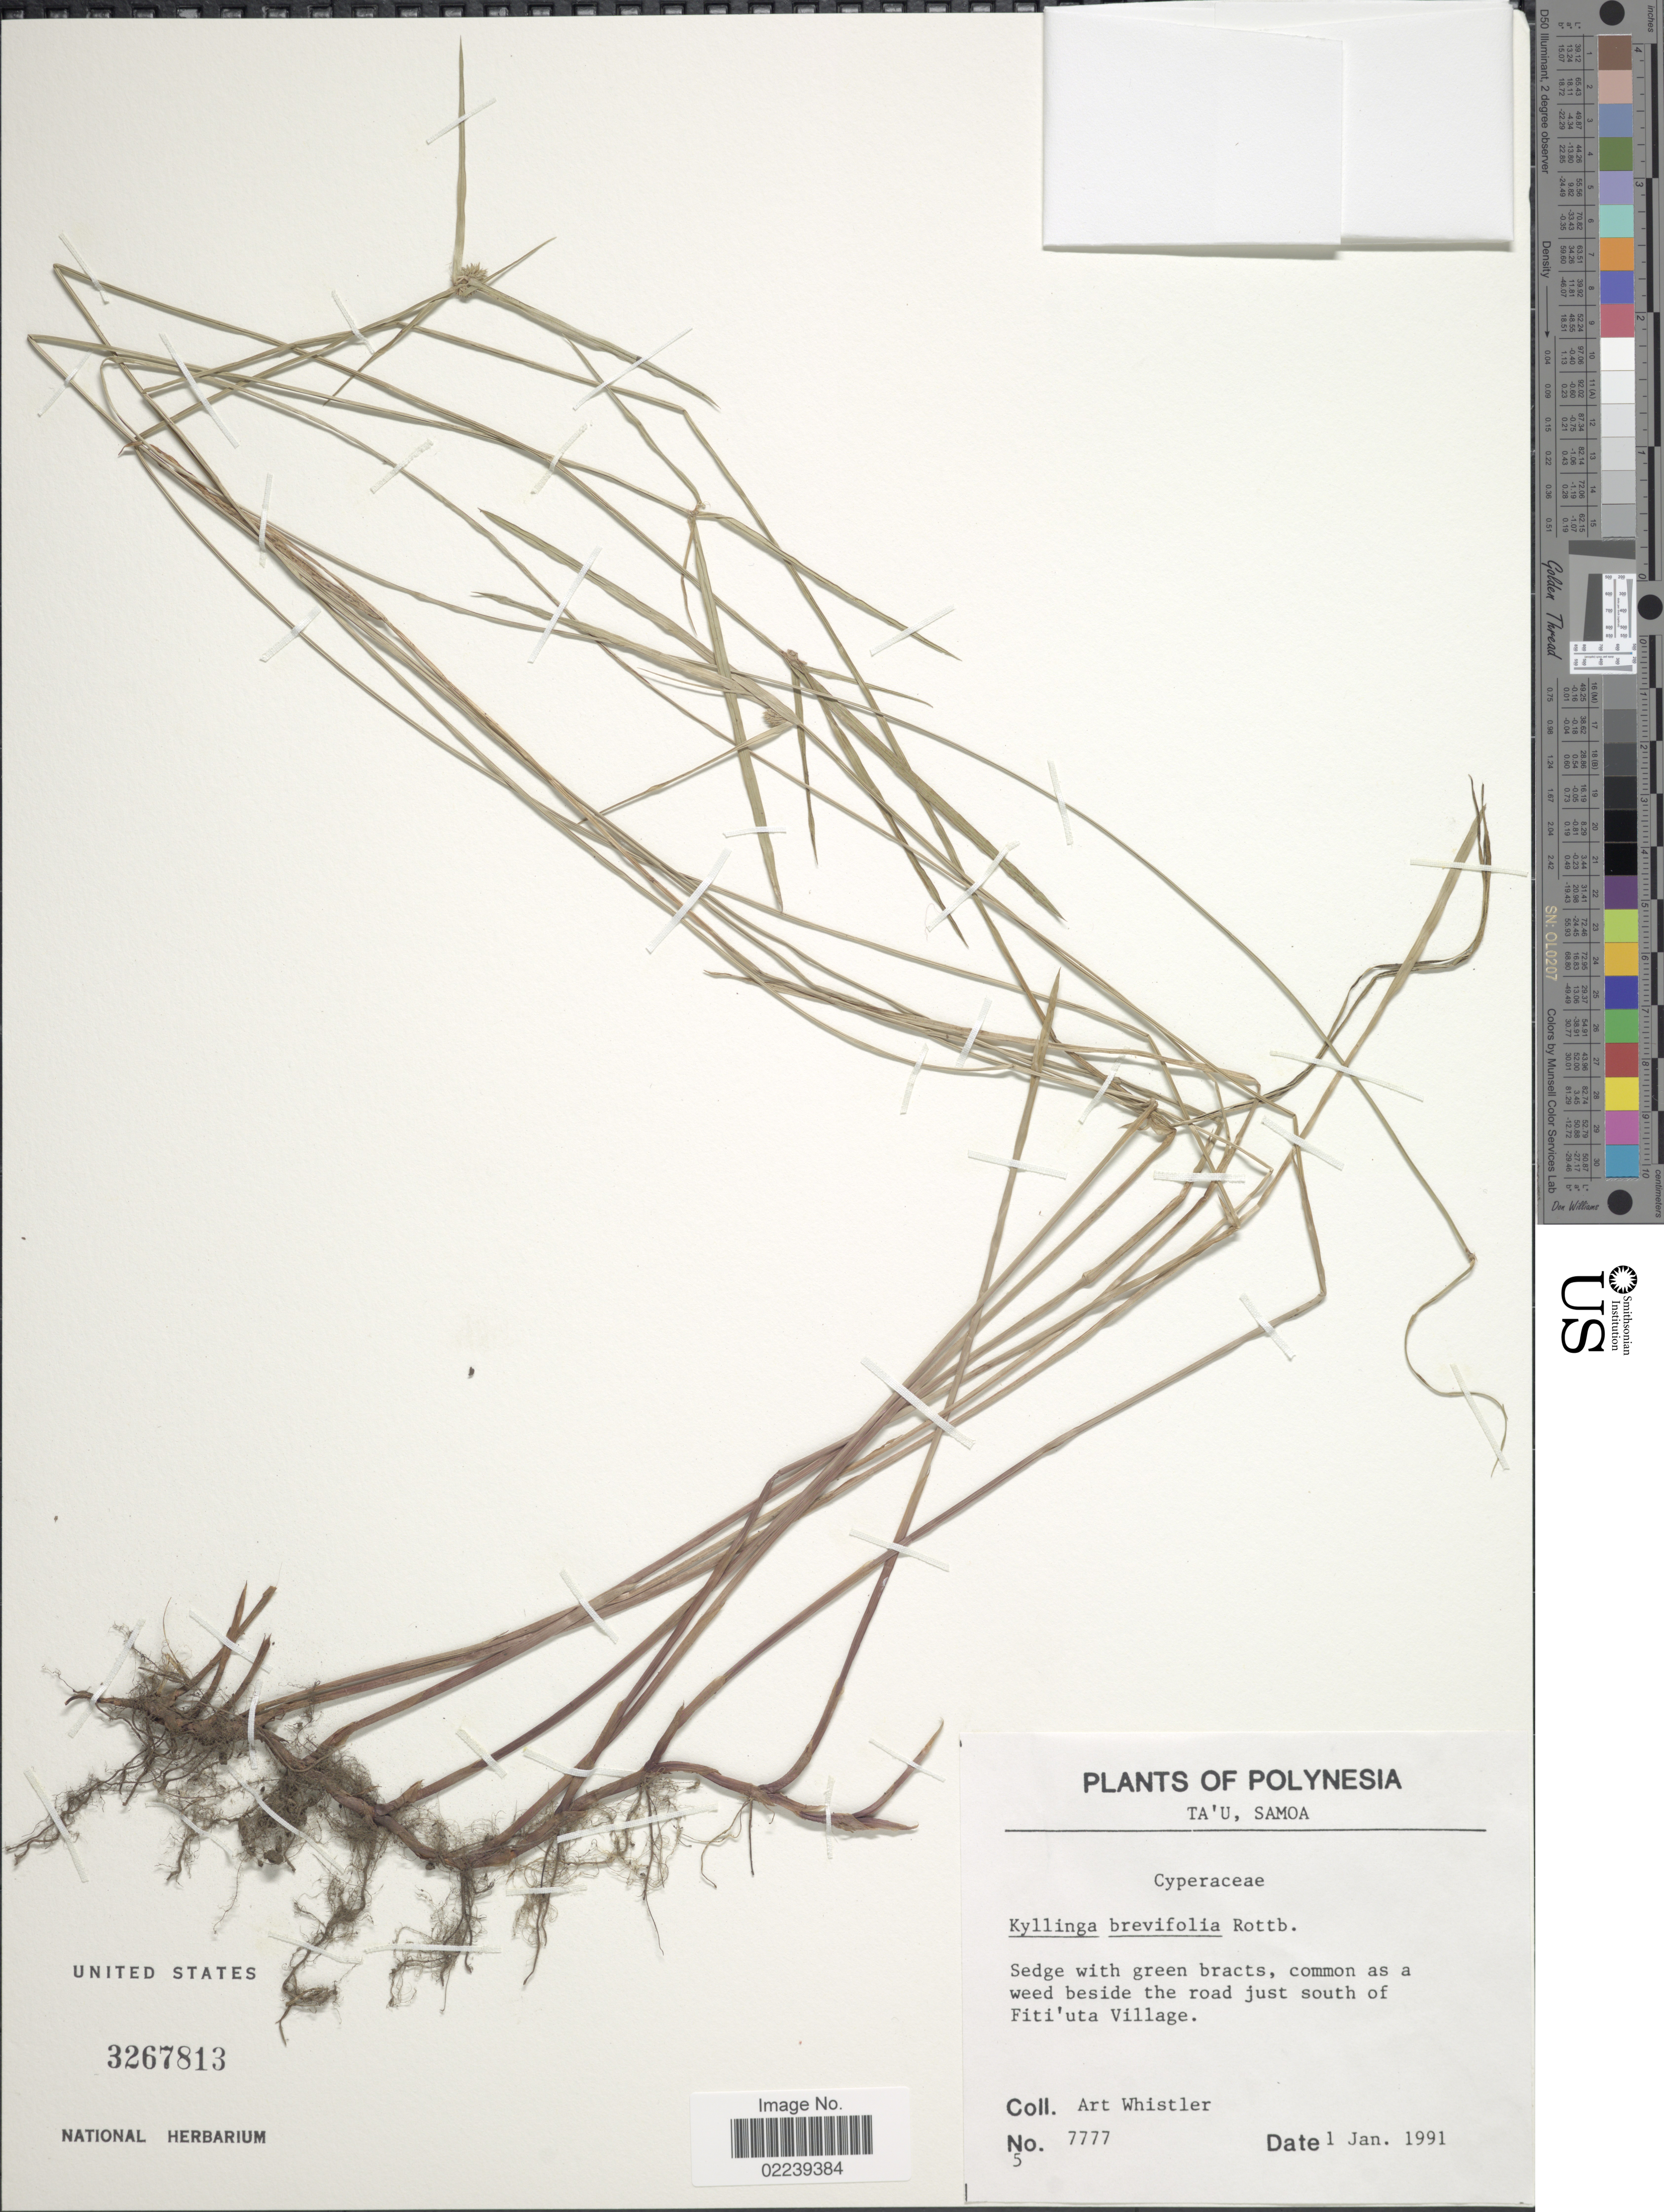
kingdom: Plantae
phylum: Tracheophyta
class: Liliopsida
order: Poales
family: Cyperaceae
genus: Cyperus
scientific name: Cyperus brevifolius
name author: (Rottb.) Hassk.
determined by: Strong, M. T., (US), Smithsonian Institution - National Museum of Natural History (UNITED STATES)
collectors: A. Whistler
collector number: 7777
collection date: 1991-01-01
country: American Samoa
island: Ta'u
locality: Ta'u, Samoa, common as a weed beside the road just south of Fiti 'uta Village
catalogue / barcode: US 3267813